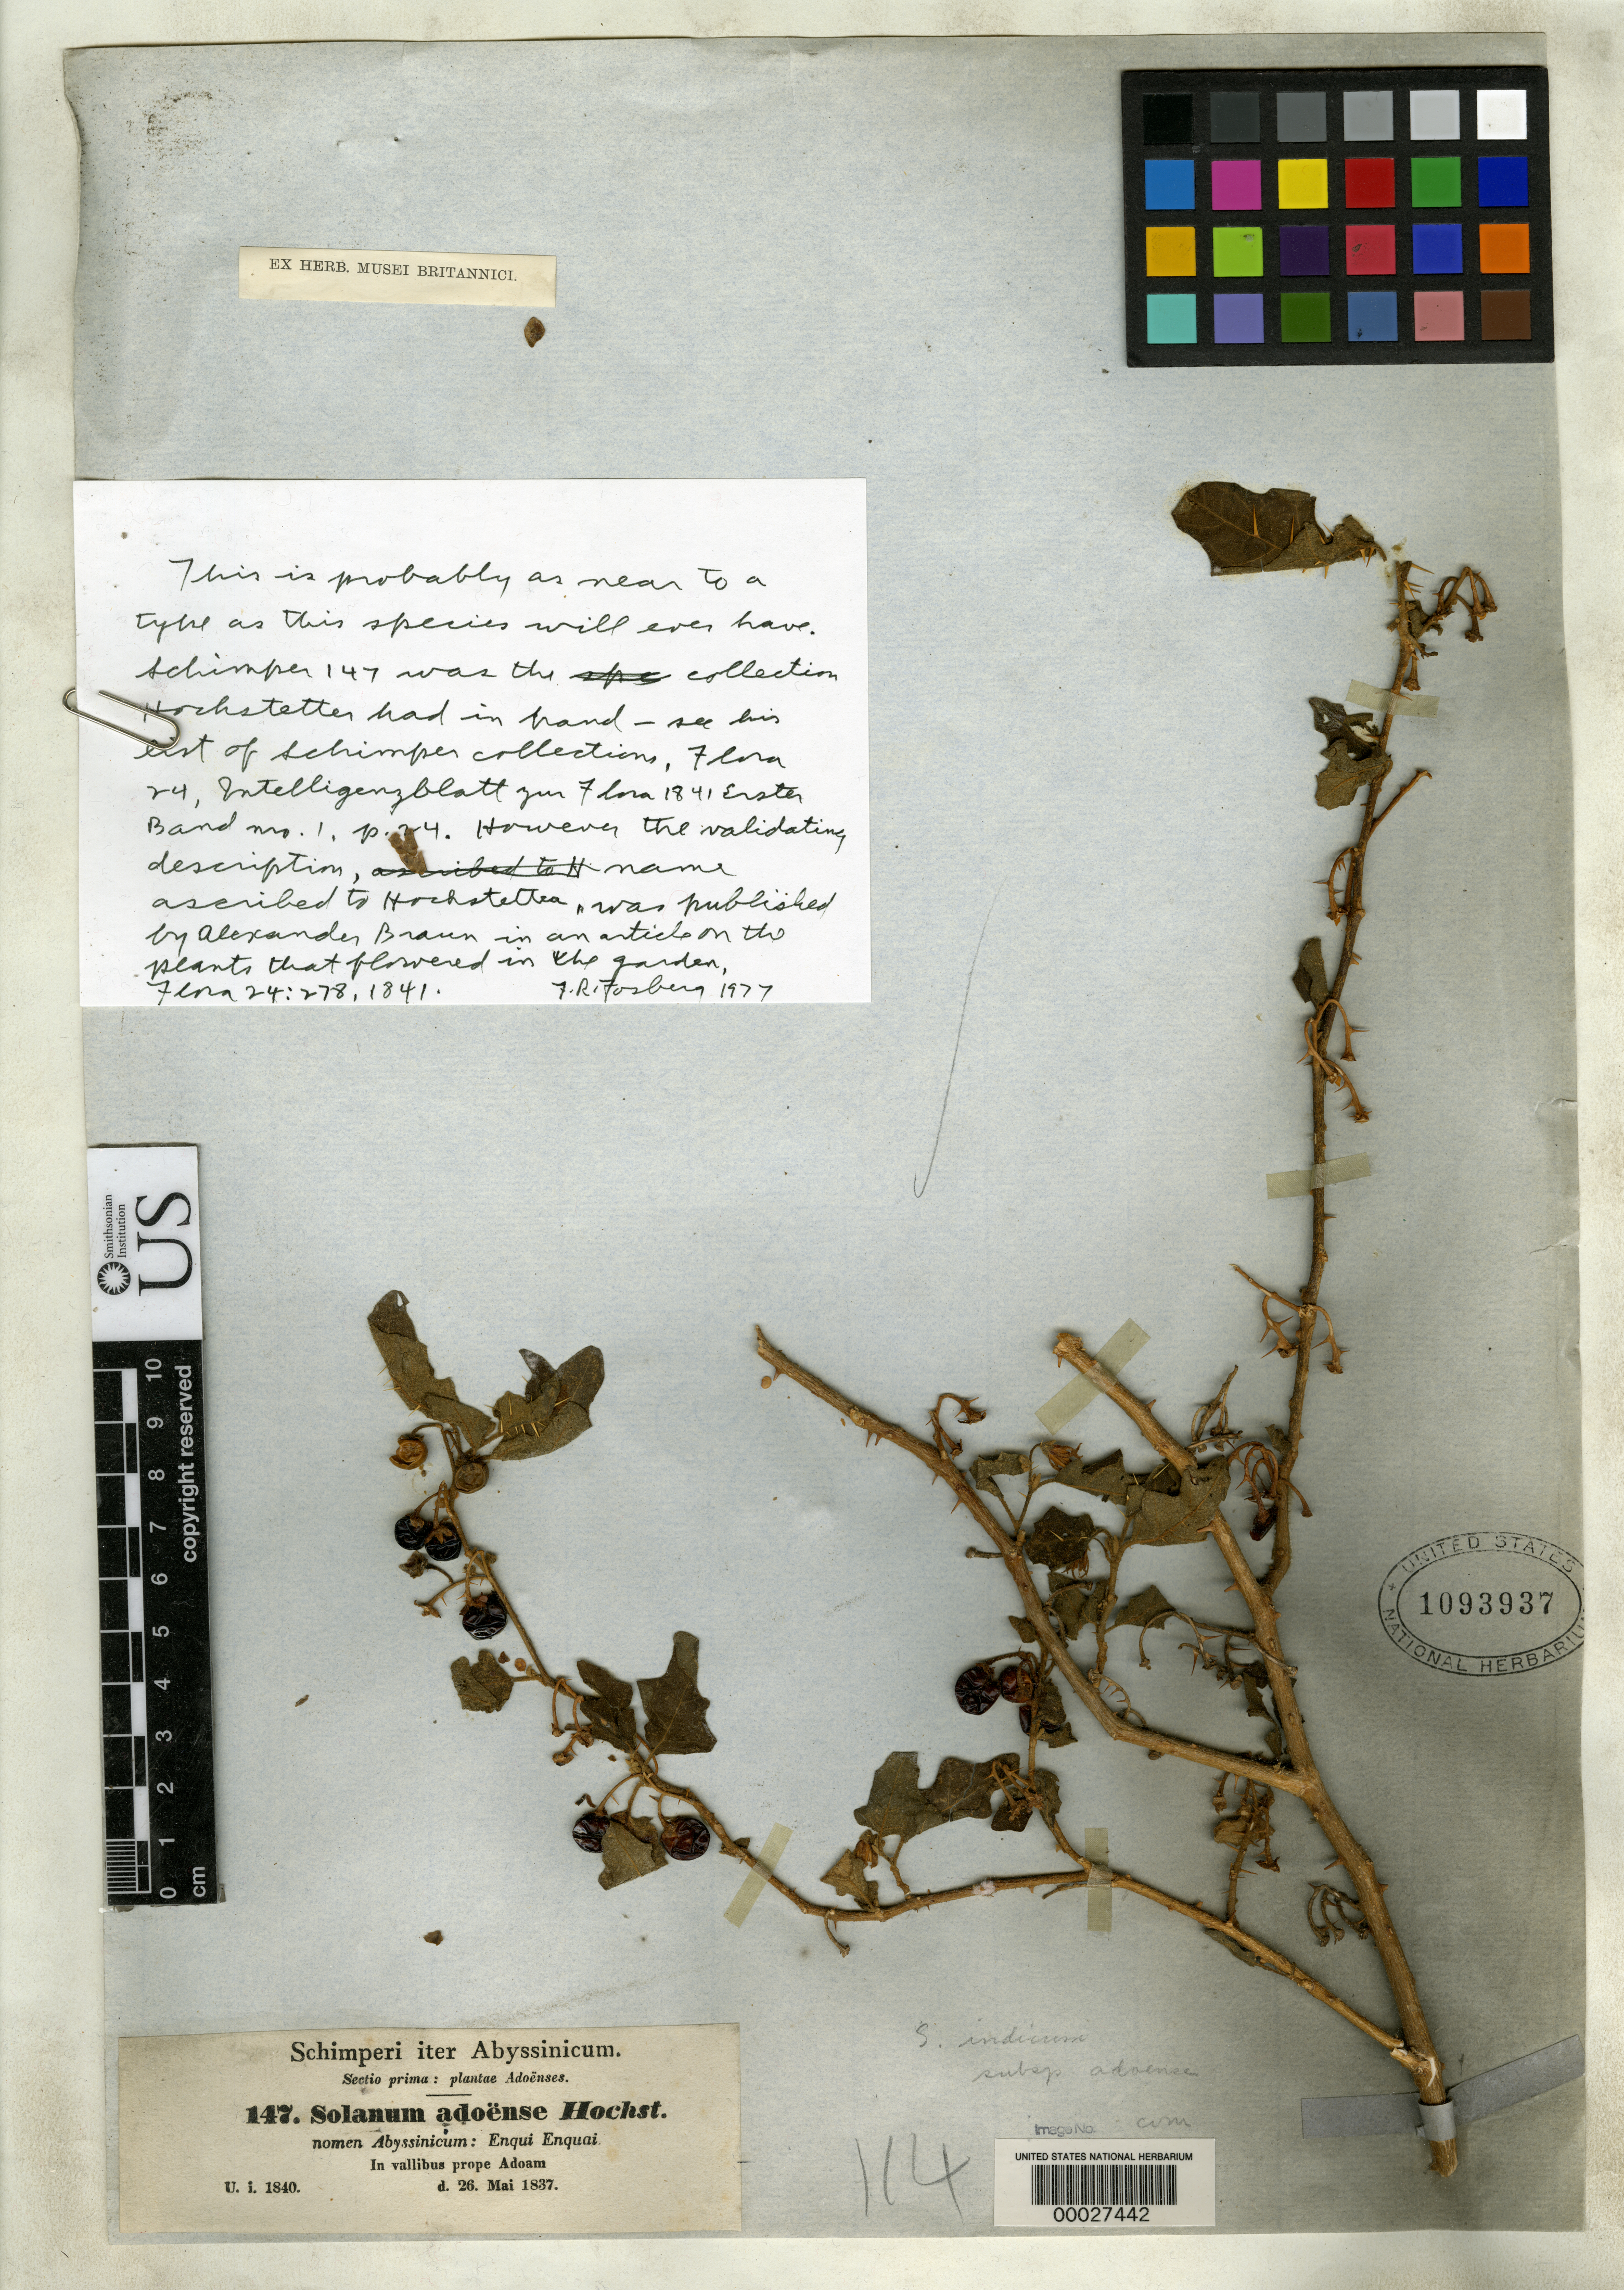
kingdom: Plantae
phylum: Tracheophyta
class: Magnoliopsida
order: Solanales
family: Solanaceae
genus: Solanum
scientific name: Solanum adoense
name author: Hochst. in A. Braun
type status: Type Collection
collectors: G. W. Schimper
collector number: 147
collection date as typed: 26 May 1837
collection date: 1837-05-26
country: Ethiopia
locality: Near Adoam.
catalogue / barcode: US 1093937